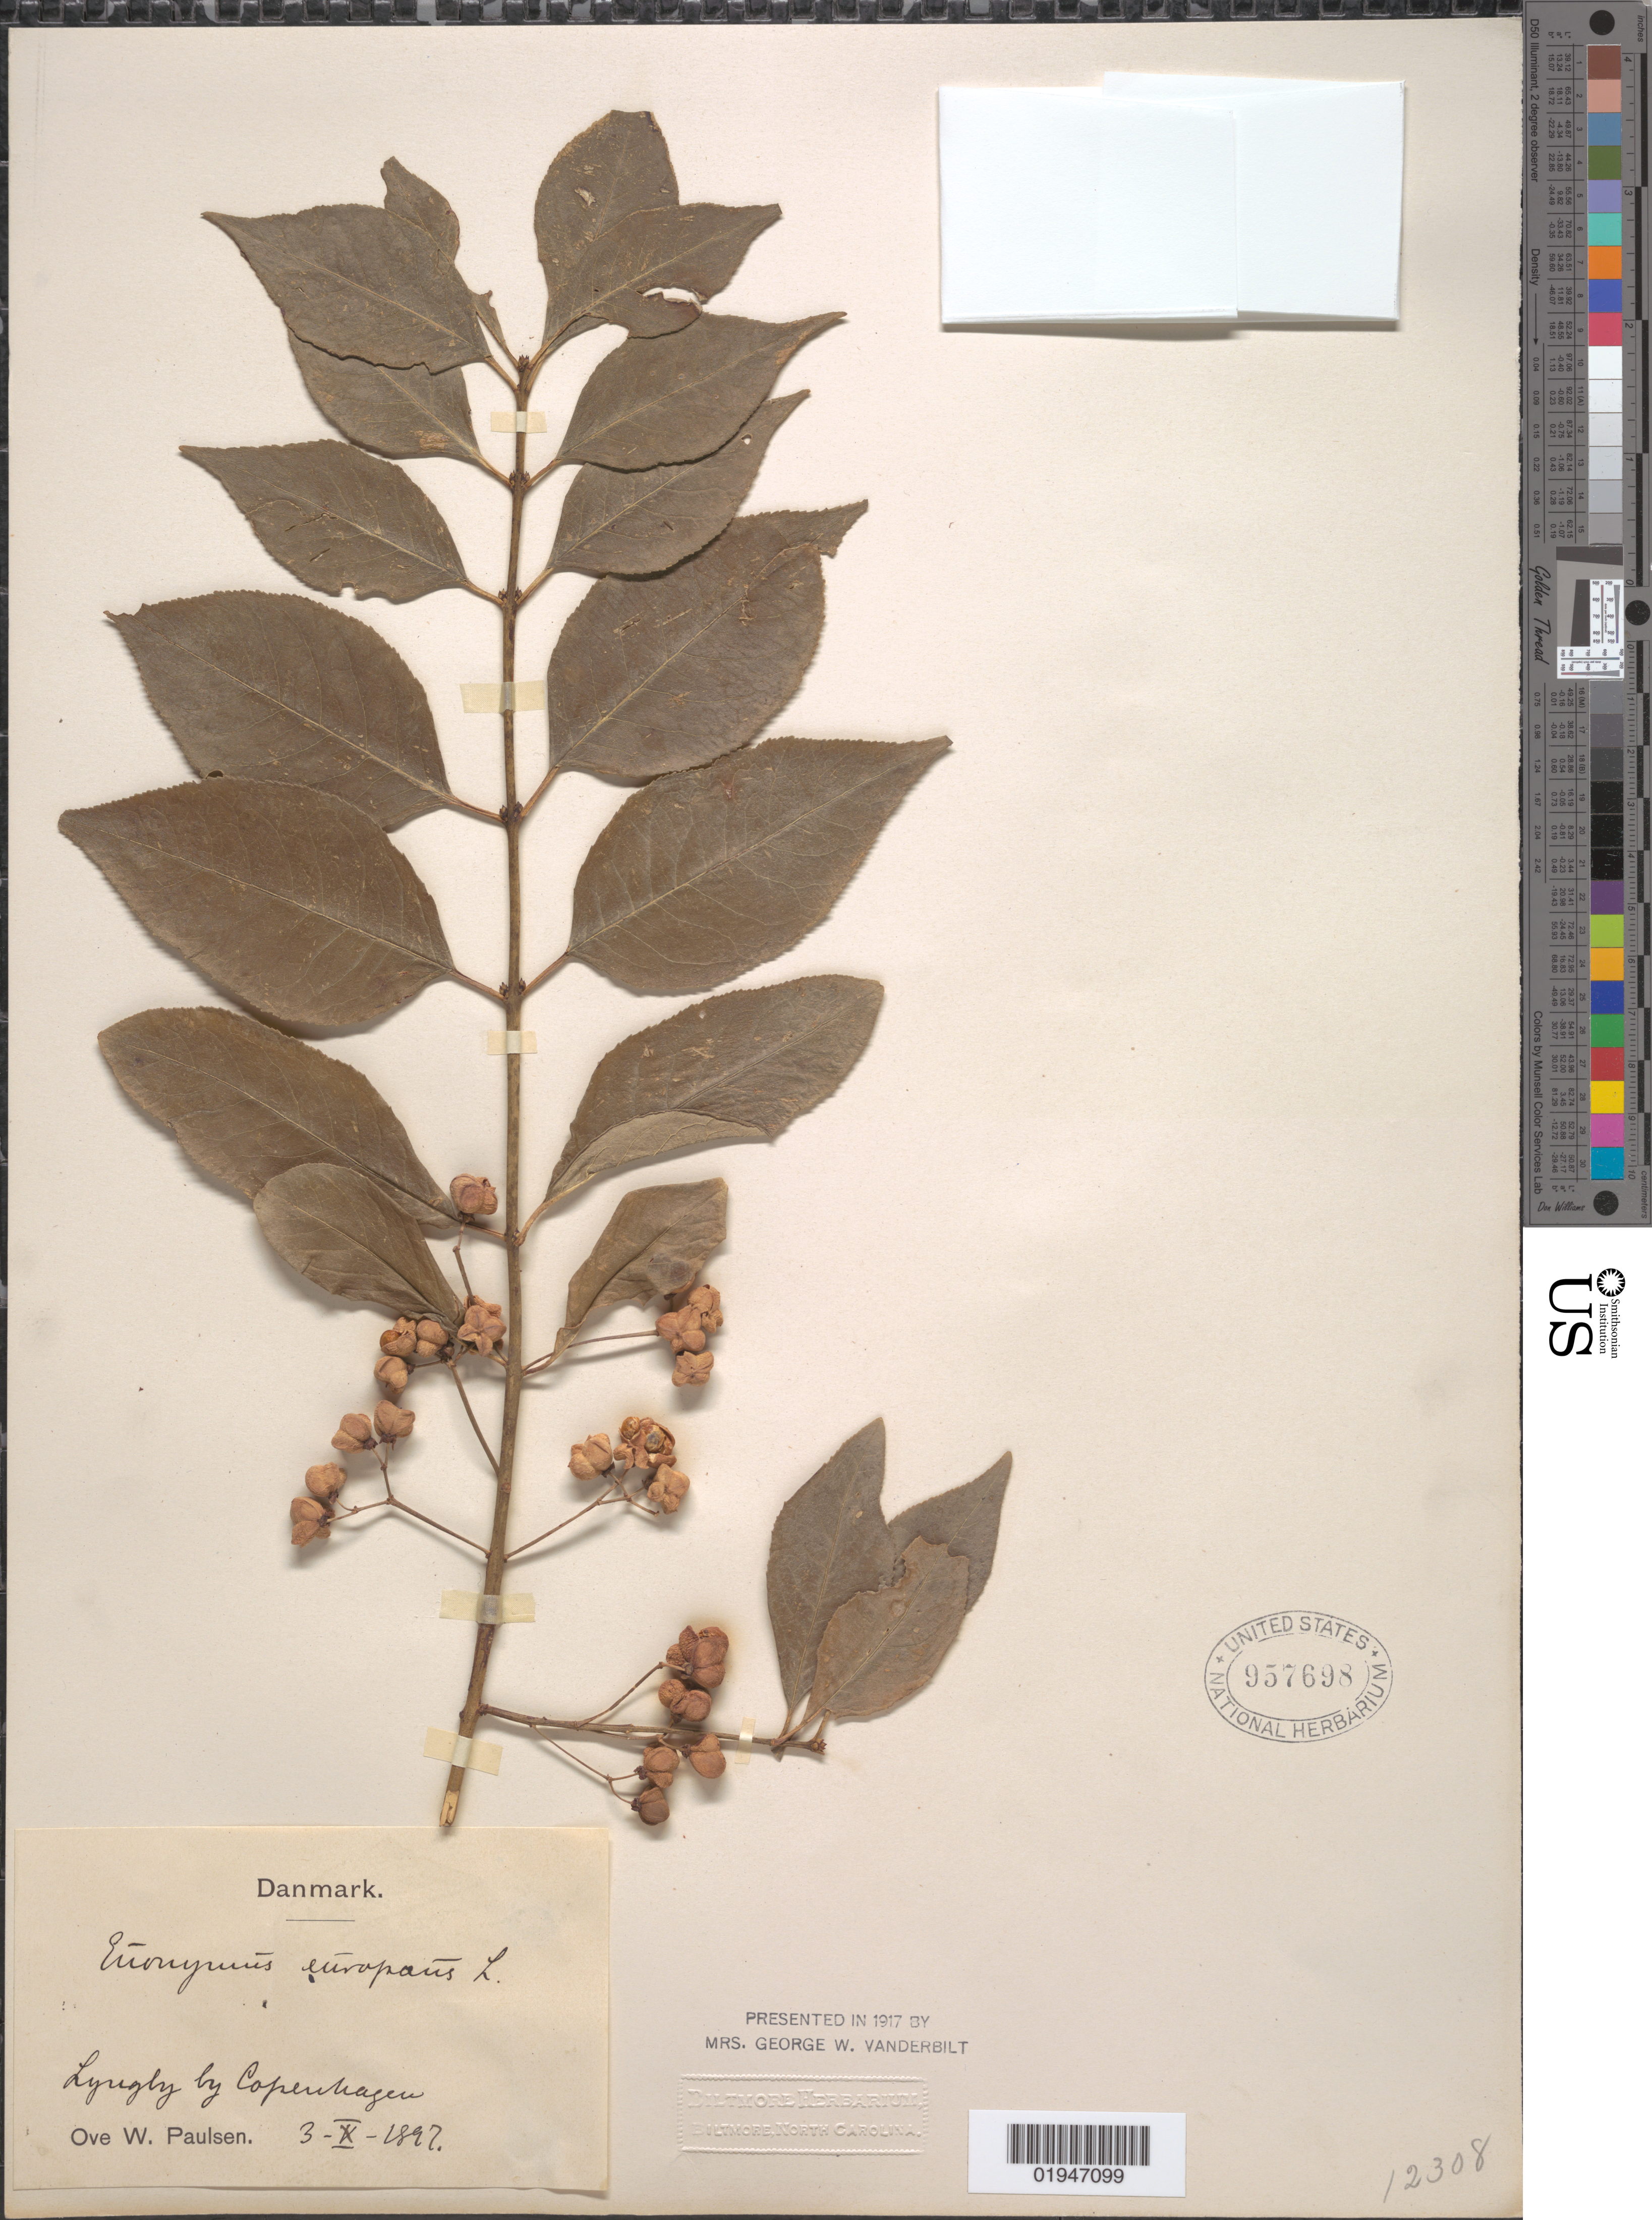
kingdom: Plantae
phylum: Tracheophyta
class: Magnoliopsida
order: Celastrales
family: Celastraceae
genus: Euonymus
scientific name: Euonymus europaeus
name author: L.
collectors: O. Paulsen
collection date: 1897-10-03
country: Denmark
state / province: Hovedstaden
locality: Lyugly [?], Copenhagen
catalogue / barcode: US 957698